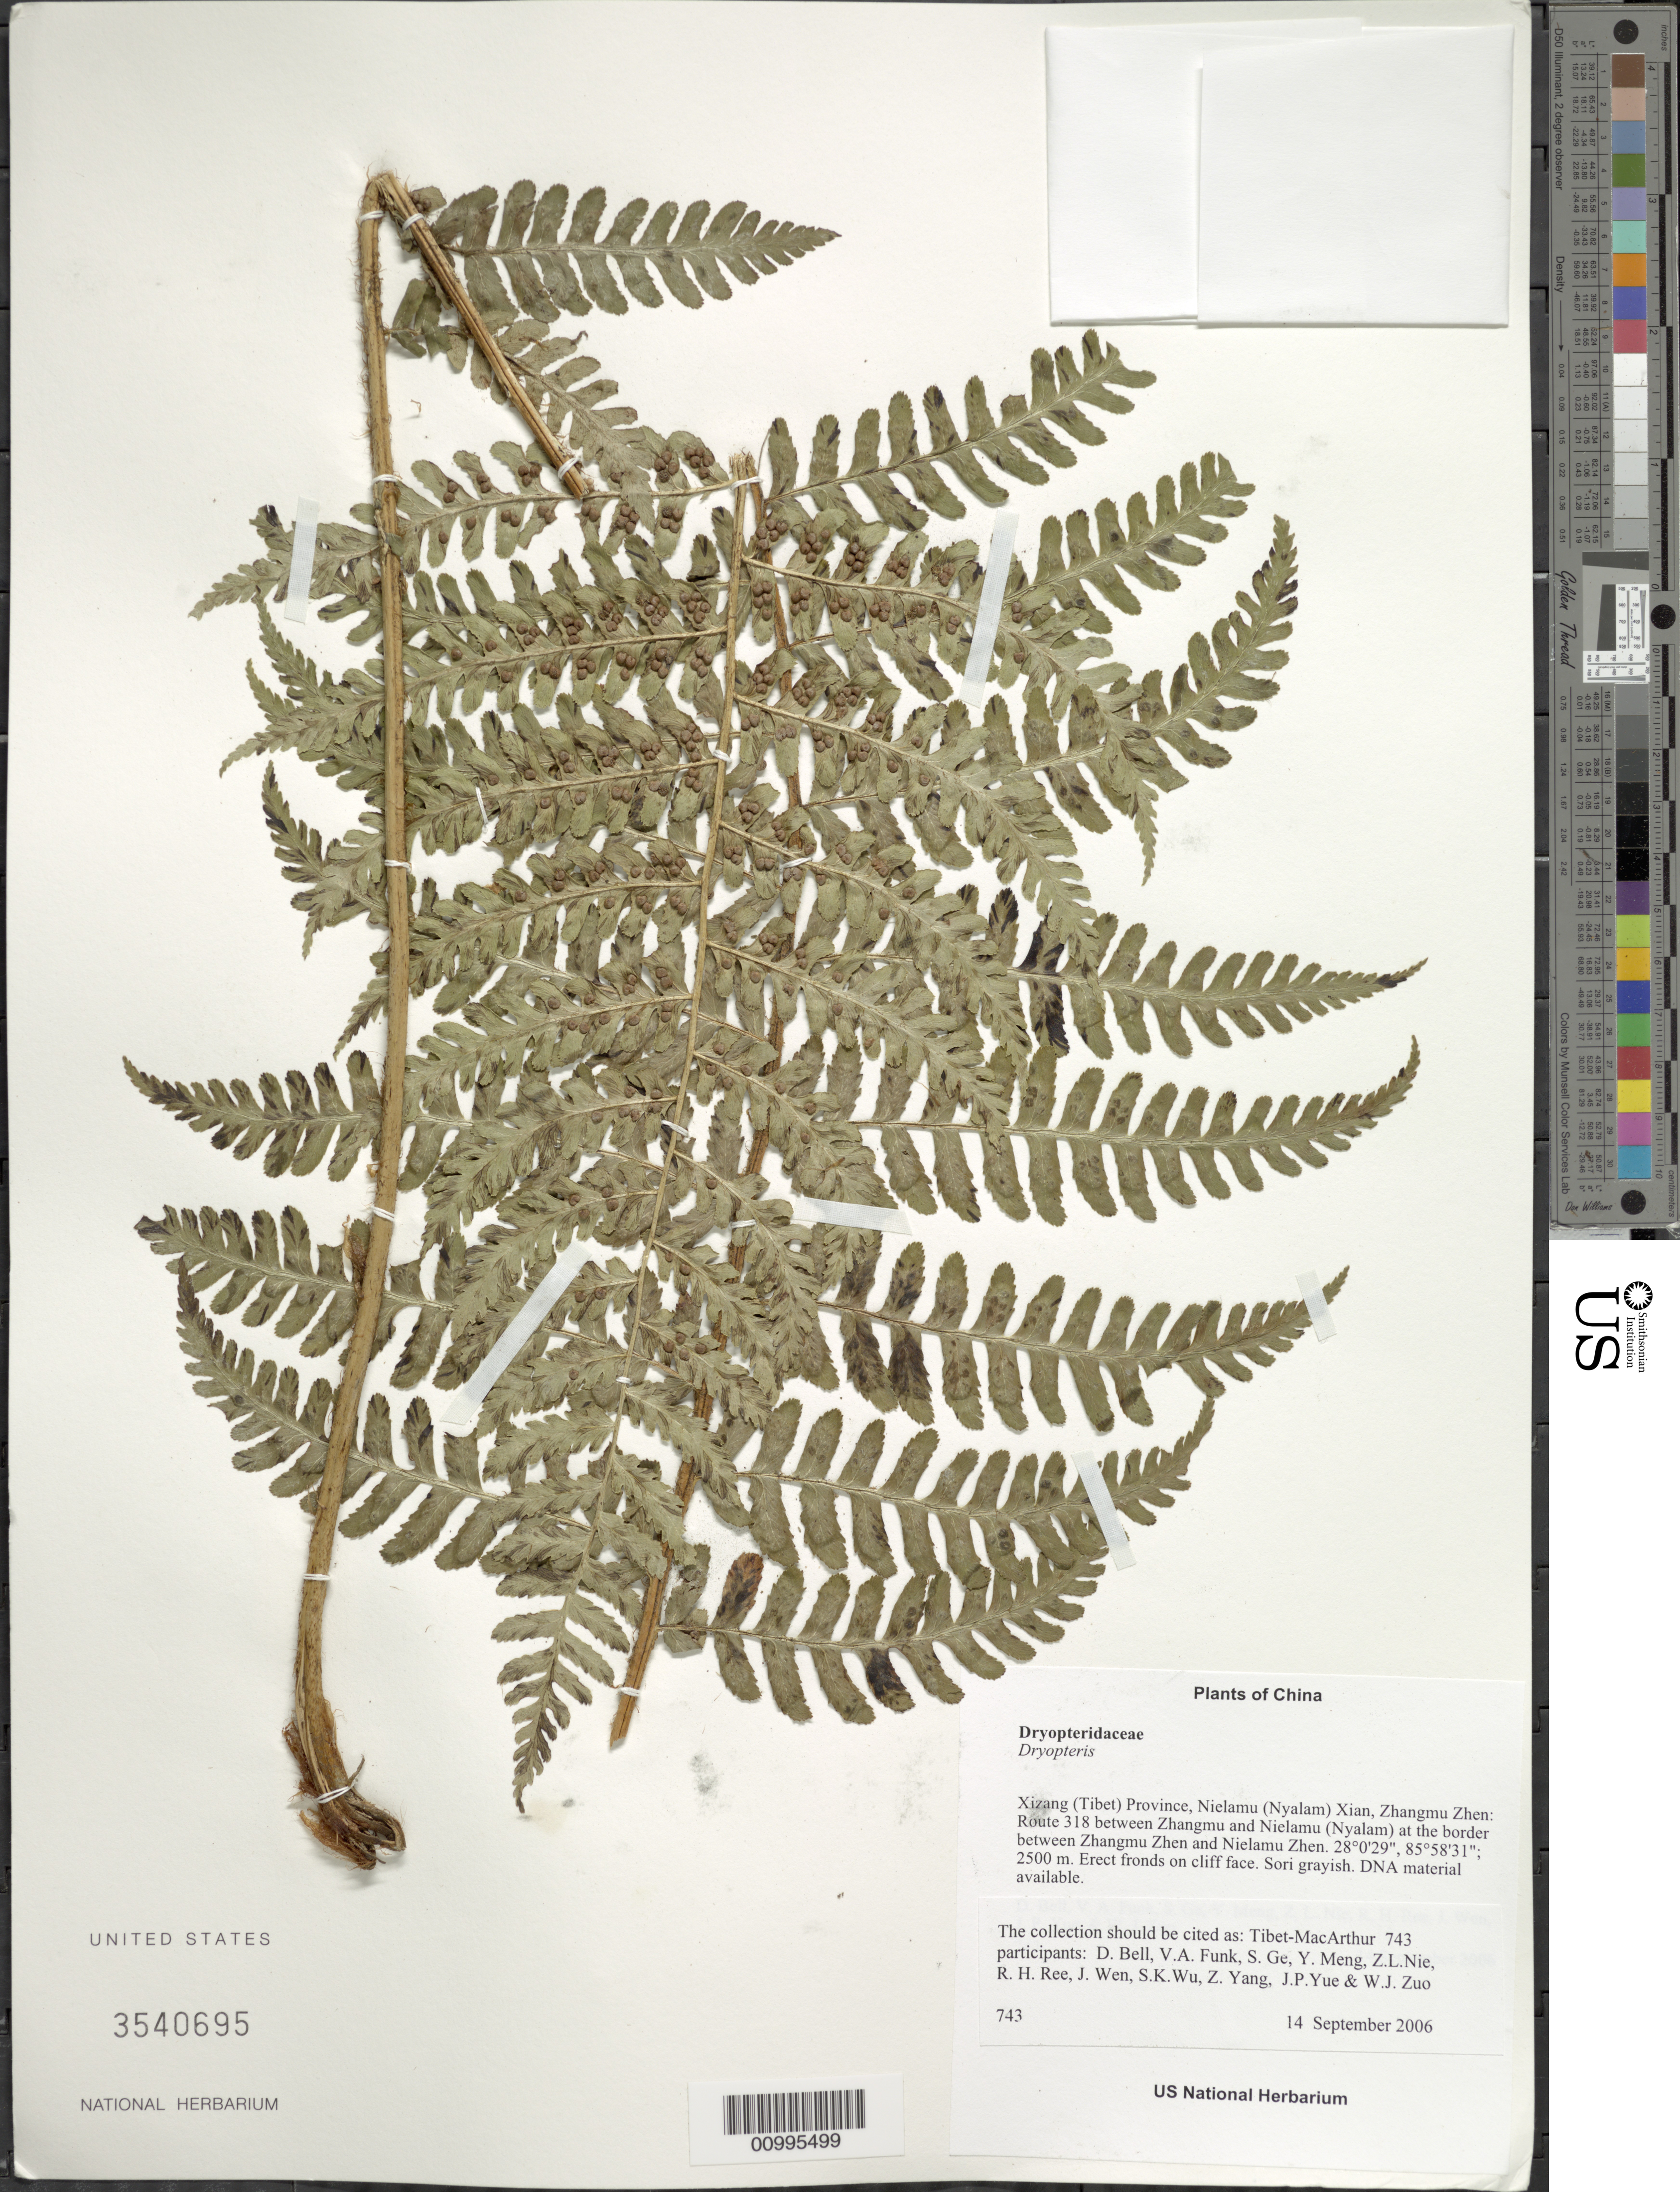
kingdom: Plantae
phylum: Tracheophyta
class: Polypodiopsida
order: Polypodiales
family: Dryopteridaceae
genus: Dryopteris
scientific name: Dryopteris sp.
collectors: Tibet-MacArthur, D. A. Bell, V. Funk, S. Ge, Y. Meng, Z. Nie, R. Ree, J. Wen, J. Yue & W. Zuo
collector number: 743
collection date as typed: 14 Sep 2006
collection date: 2006-09-14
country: China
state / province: Xizang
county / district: Nielamu (Nyalam) Xian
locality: Nielamu Zhen. Route 318 between Zhangmu and Nielamu (Nyalam) at the border between Zhangmu Zhen and Nielamu Zhen.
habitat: Base of wet cliff, steep rocky slopes with Alnus semicordata, and disturbed roadside. Erect fronds on cliff face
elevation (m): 2500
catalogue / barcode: US 3540695